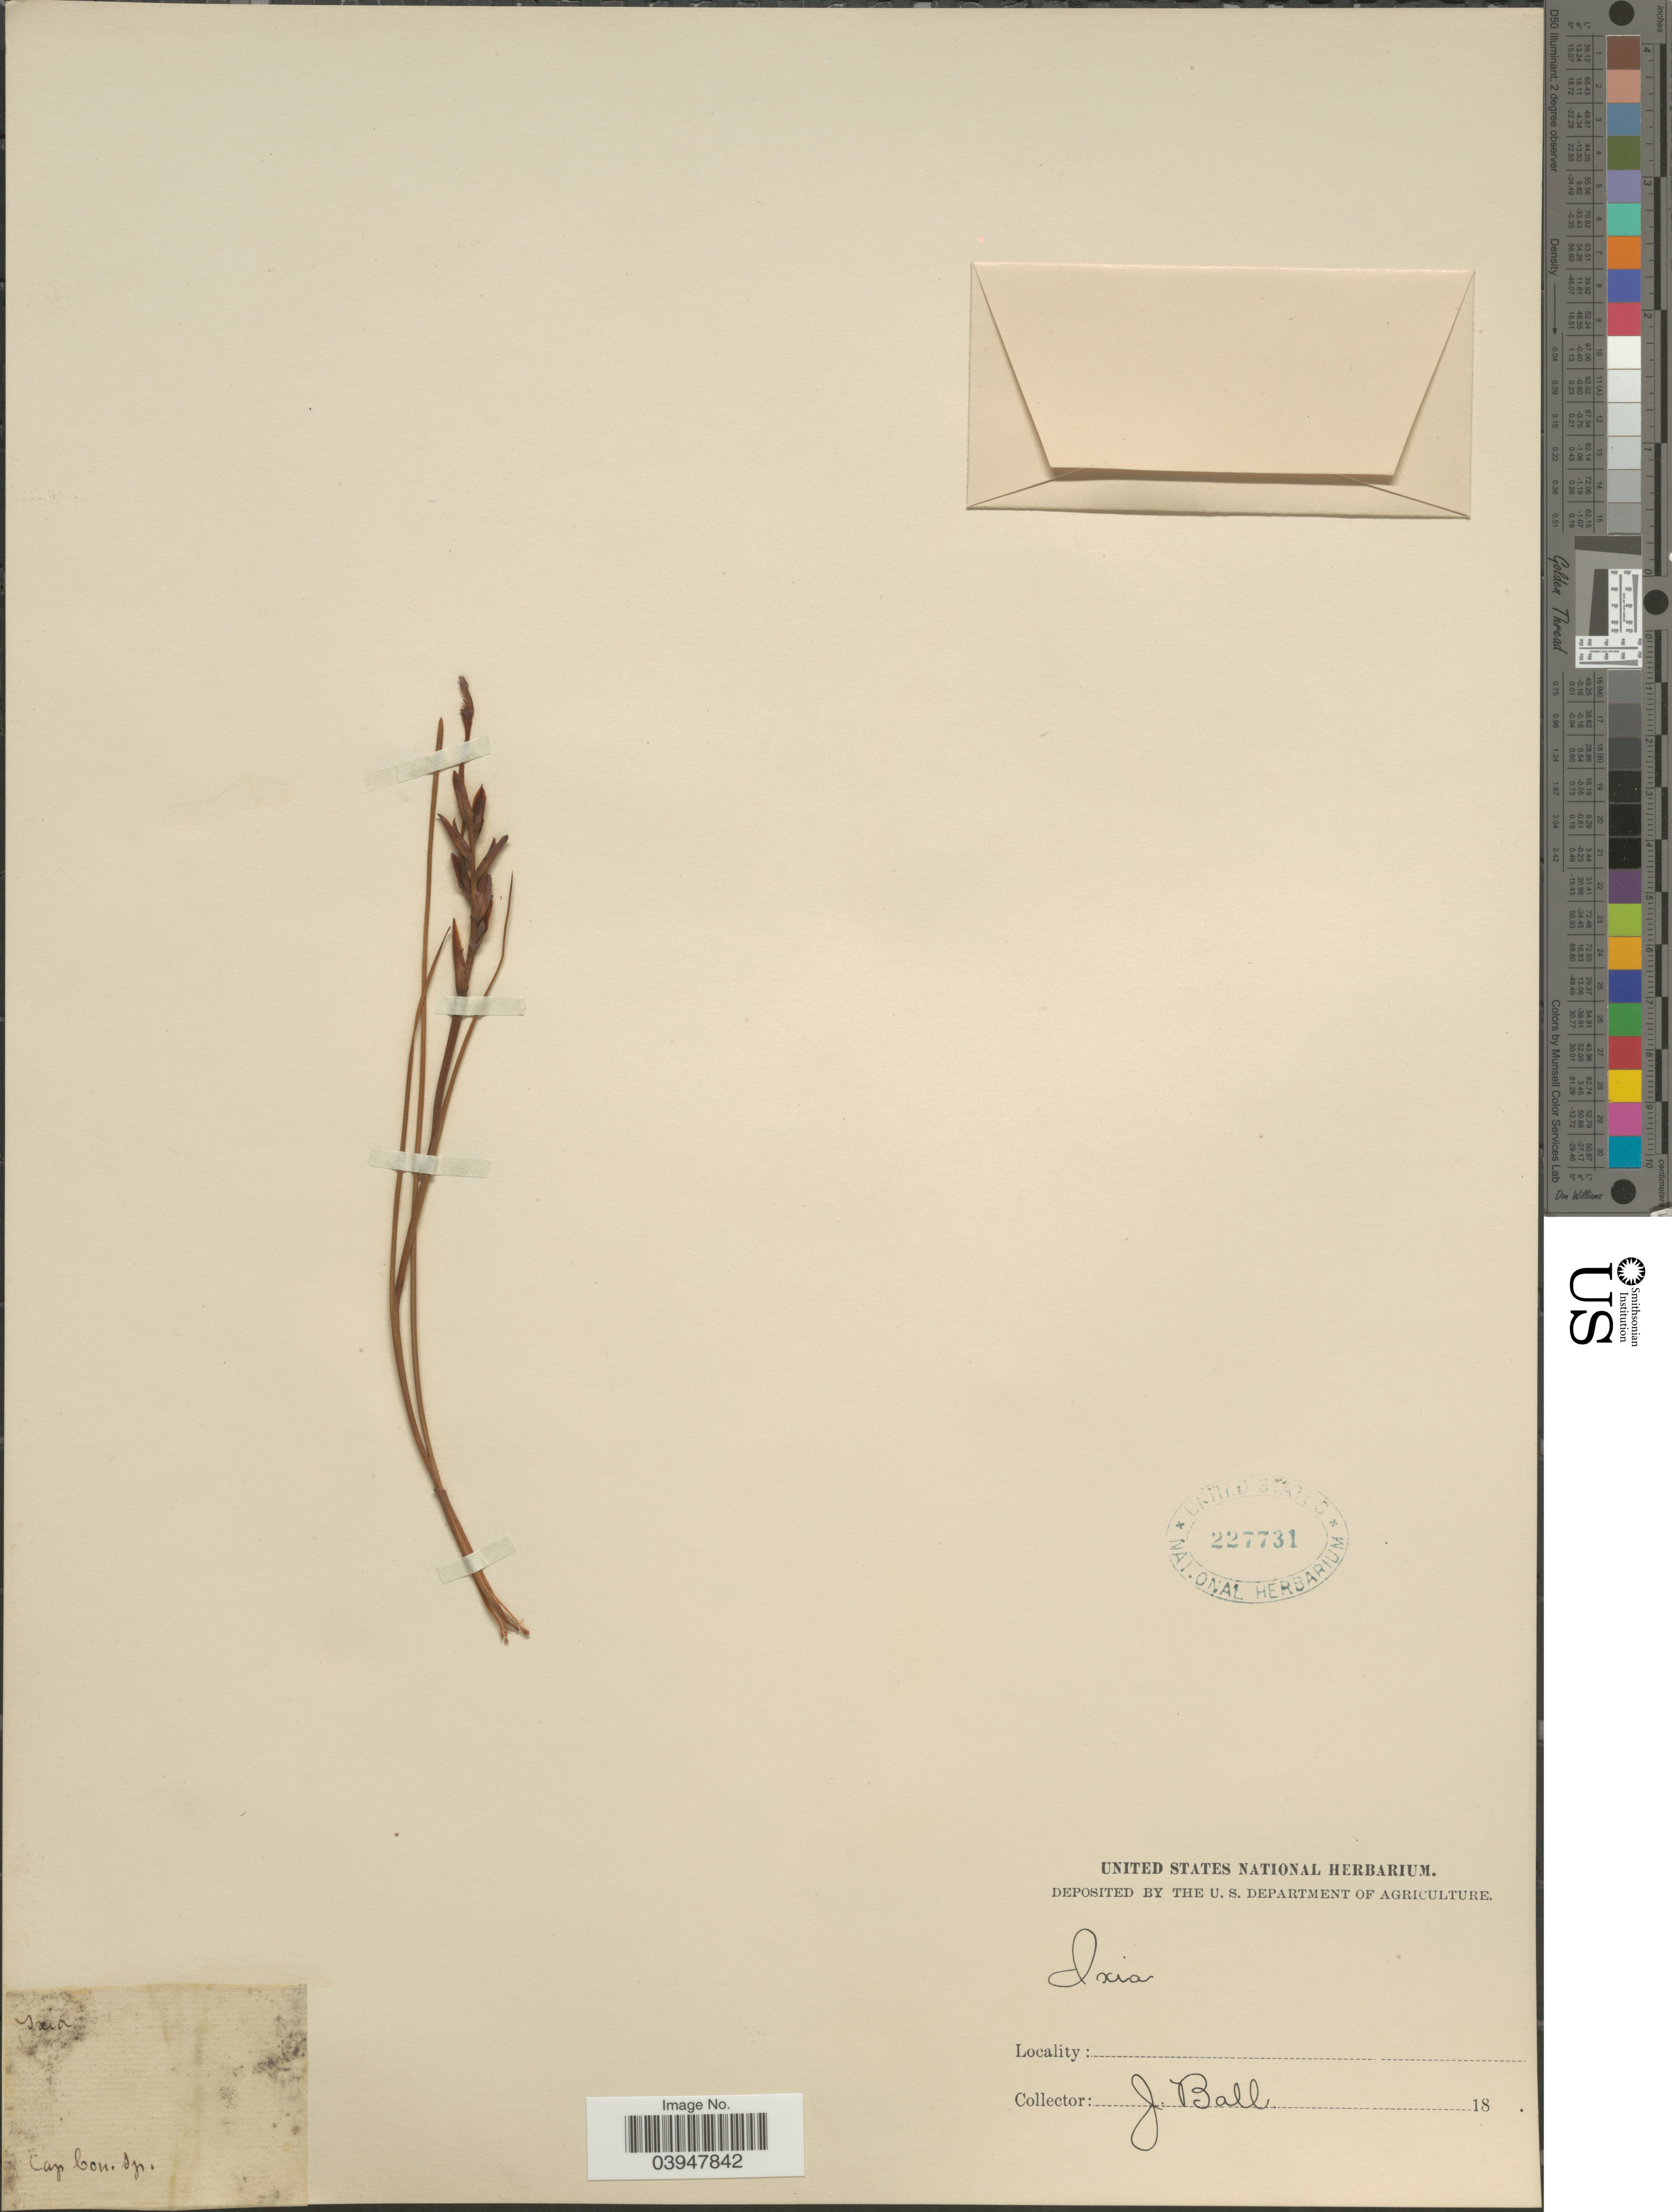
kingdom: Plantae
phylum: Tracheophyta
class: Liliopsida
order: Asparagales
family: Iridaceae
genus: Ixia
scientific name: Ixia sp.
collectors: J. Ball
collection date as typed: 18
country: South Africa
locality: Cap. bon. Sp.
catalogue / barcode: US 227731